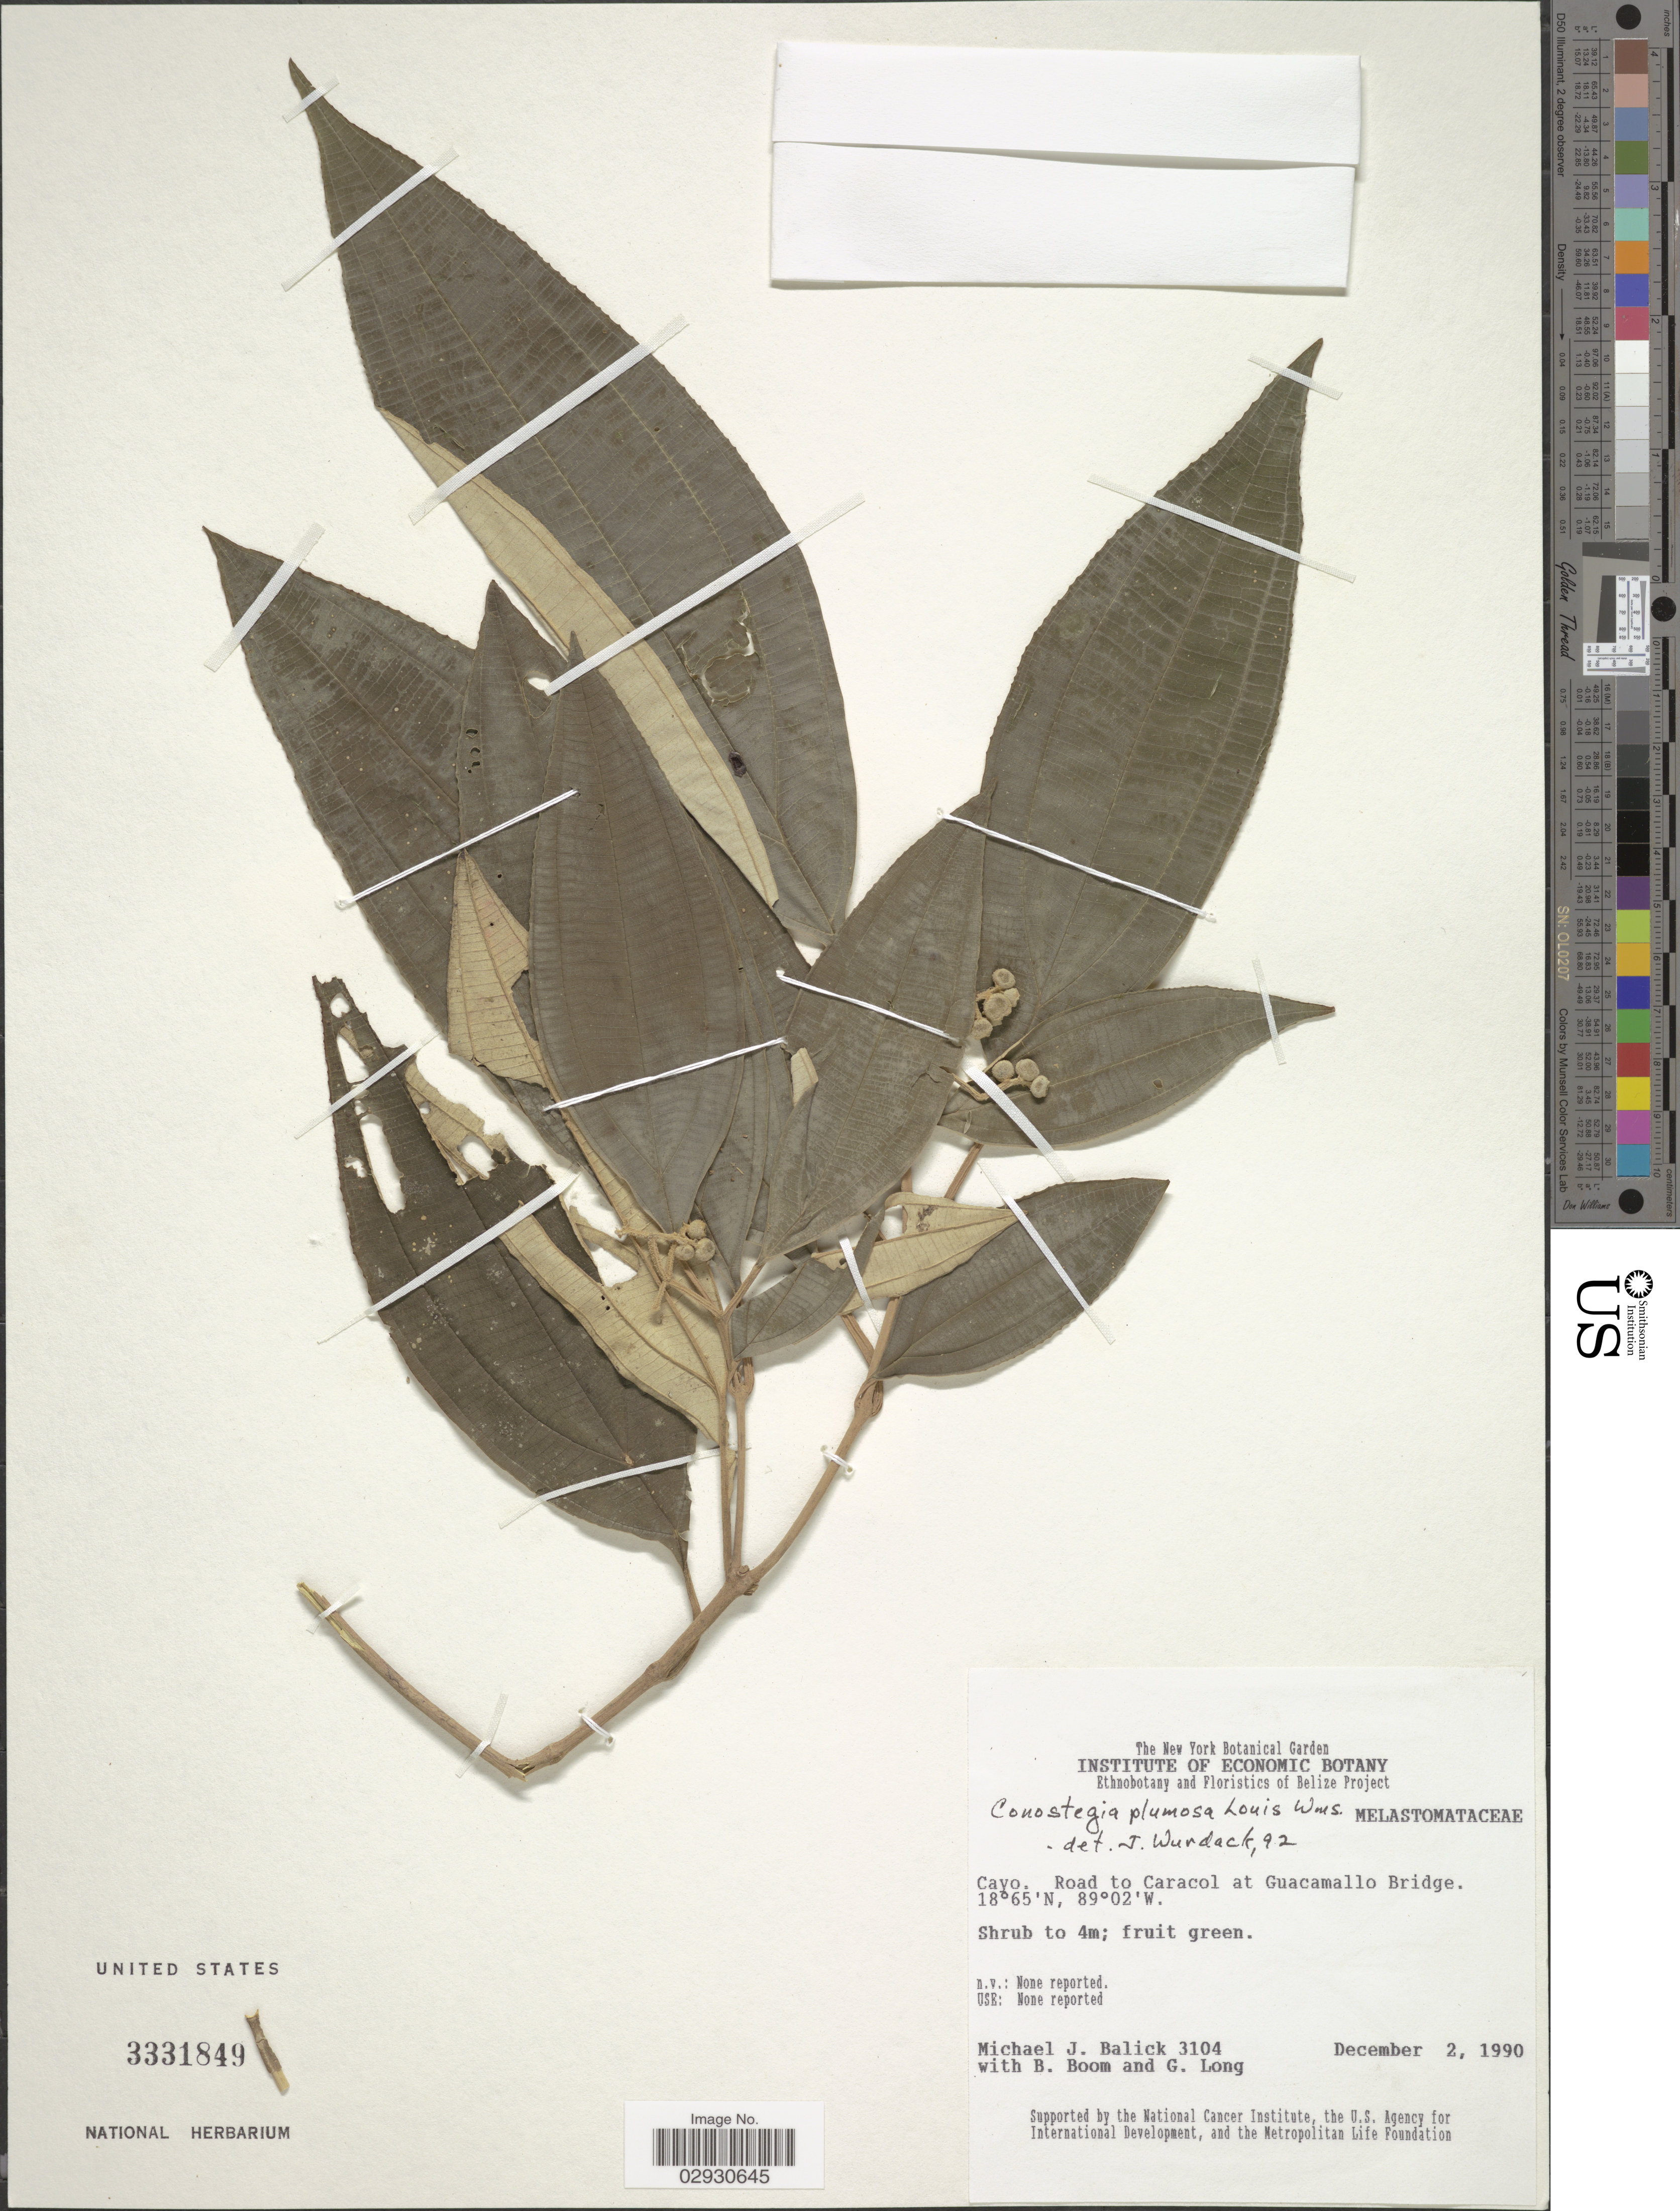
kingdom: Plantae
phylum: Tracheophyta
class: Magnoliopsida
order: Myrtales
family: Melastomataceae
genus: Conostegia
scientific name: Conostegia plumosa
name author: L.O. Williams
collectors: M. J. Balick, B. M. Boom & G. Long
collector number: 3104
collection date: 1990-12-02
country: Belize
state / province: Cayo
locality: Road to Caracol at Guacamallo Bridge.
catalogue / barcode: US 3331849